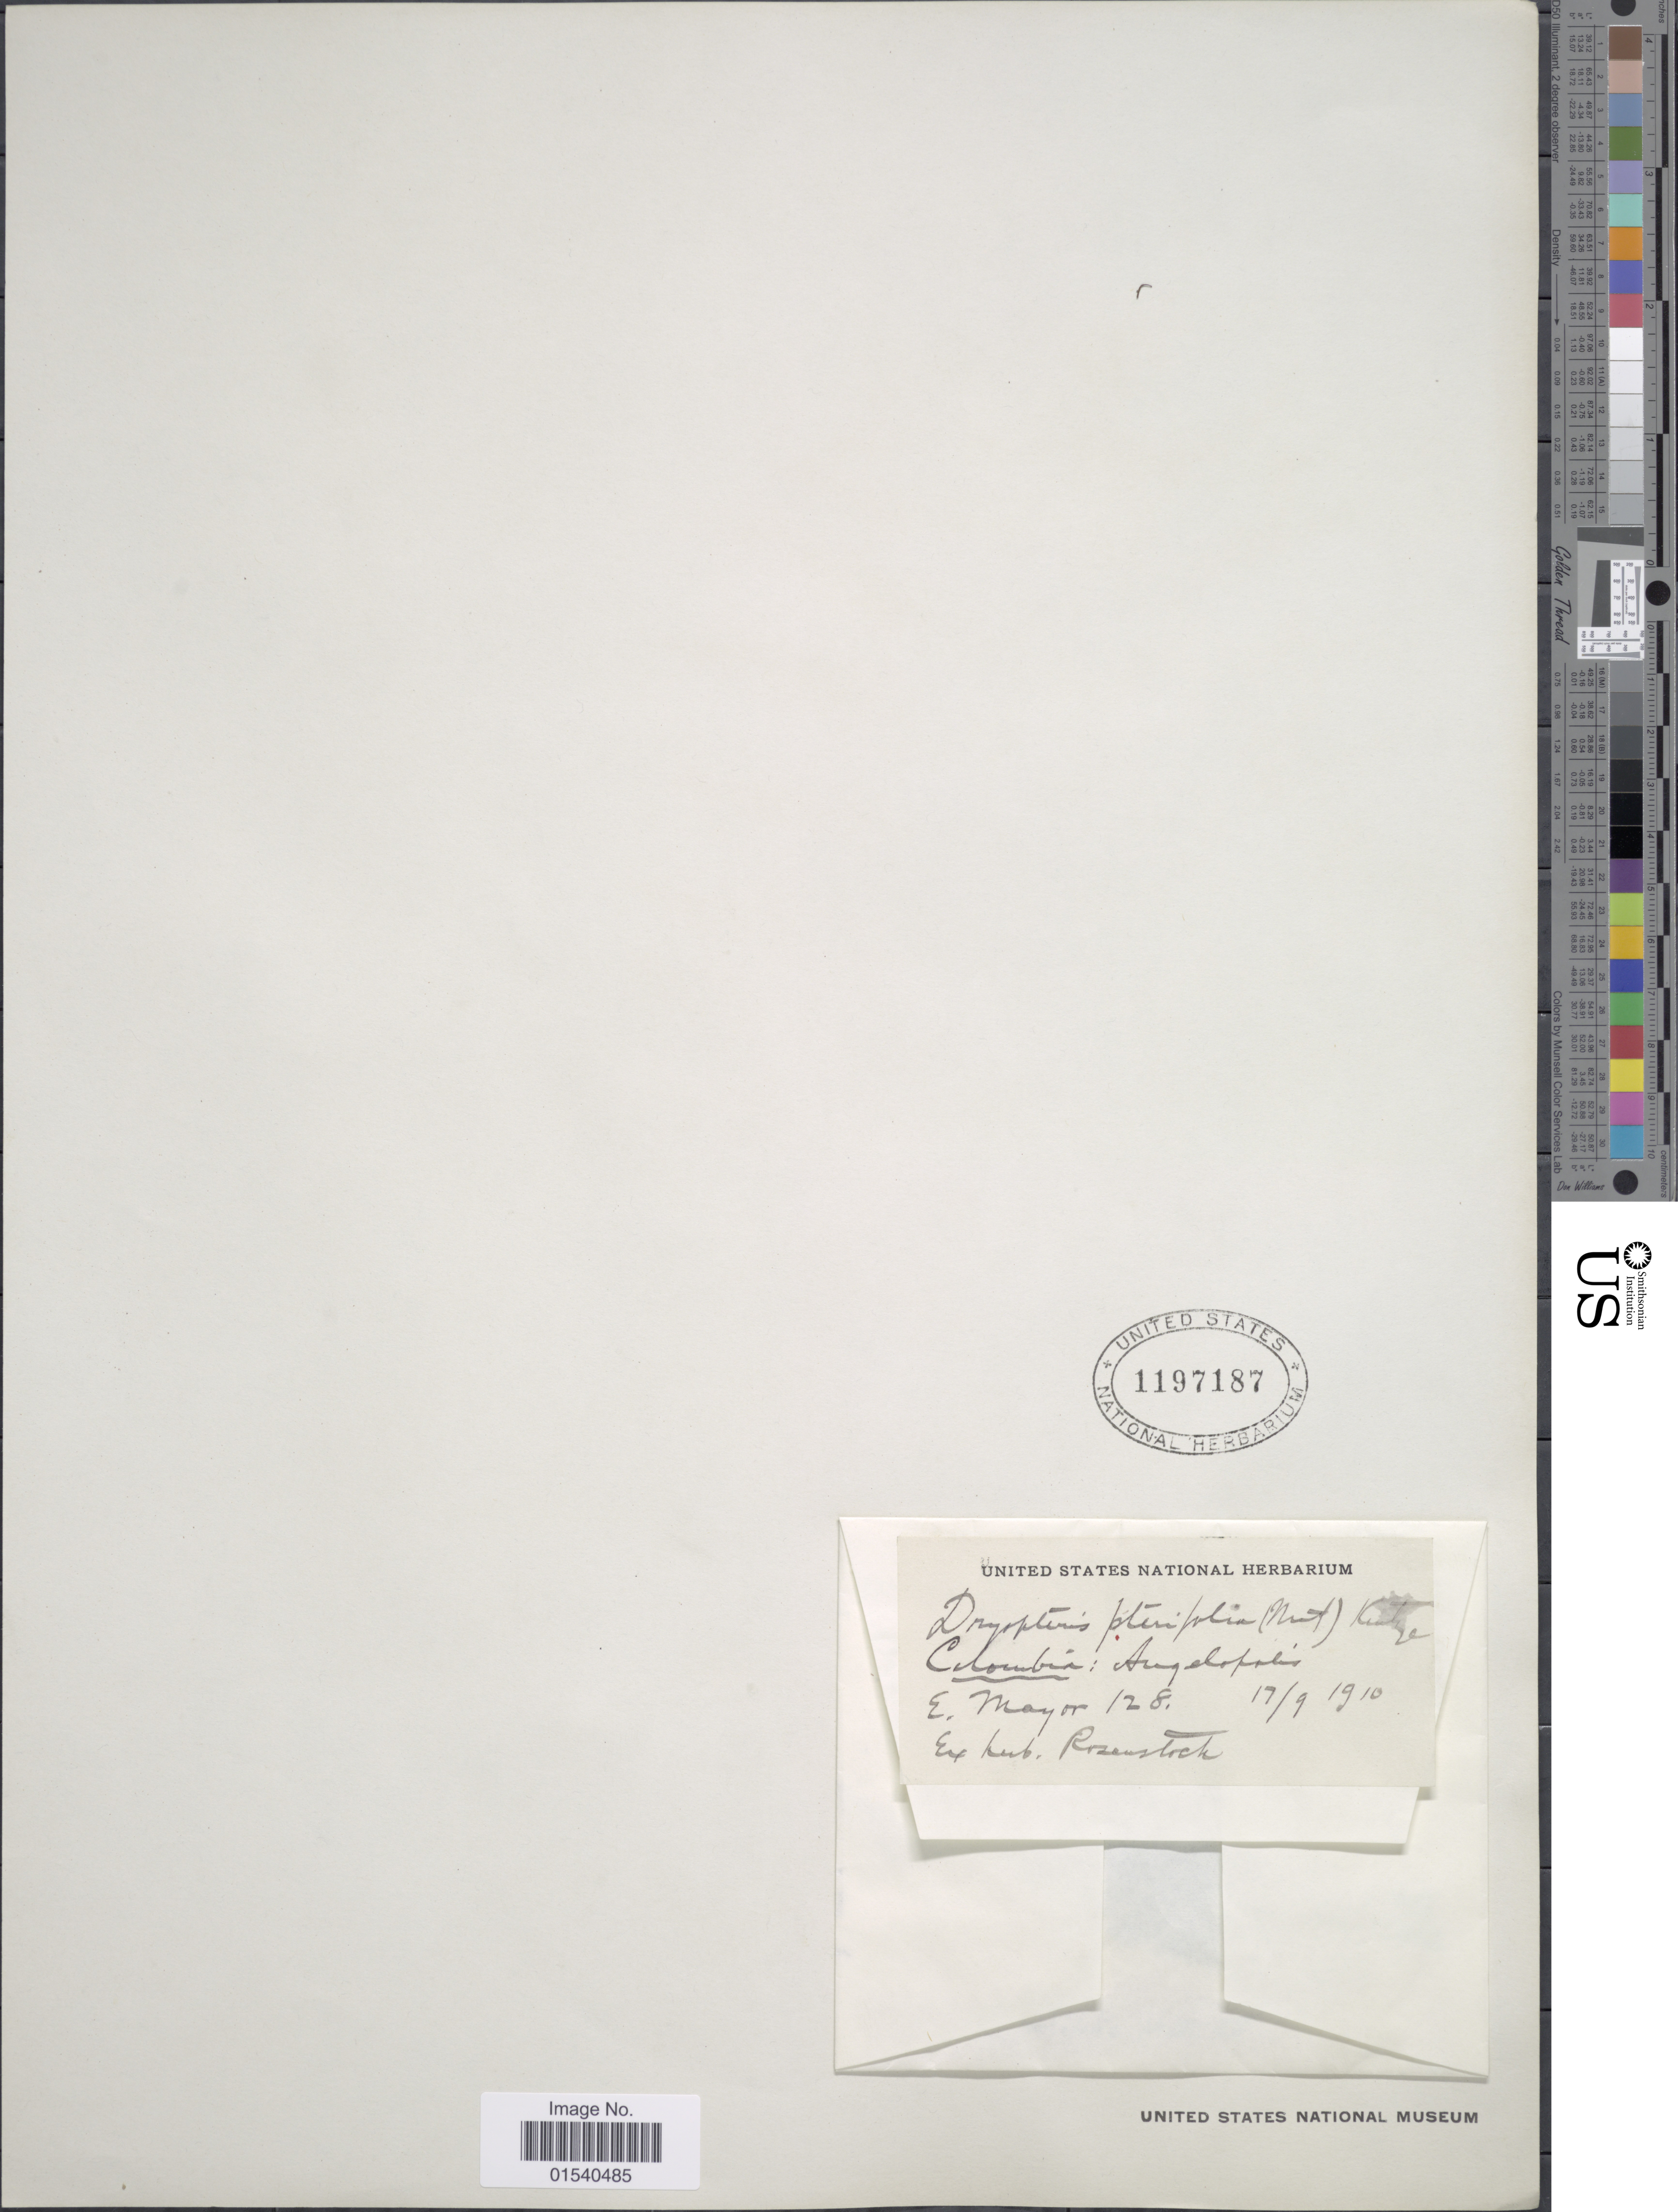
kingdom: Plantae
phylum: Tracheophyta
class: Polypodiopsida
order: Polypodiales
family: Thelypteridaceae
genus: Amauropelta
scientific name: Amauropelta pilosohispida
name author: (Hook.) A.R. Sm.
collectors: E. Mayor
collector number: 128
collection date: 1910-09-17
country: Colombia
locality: Angelopolis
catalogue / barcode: US 1197187